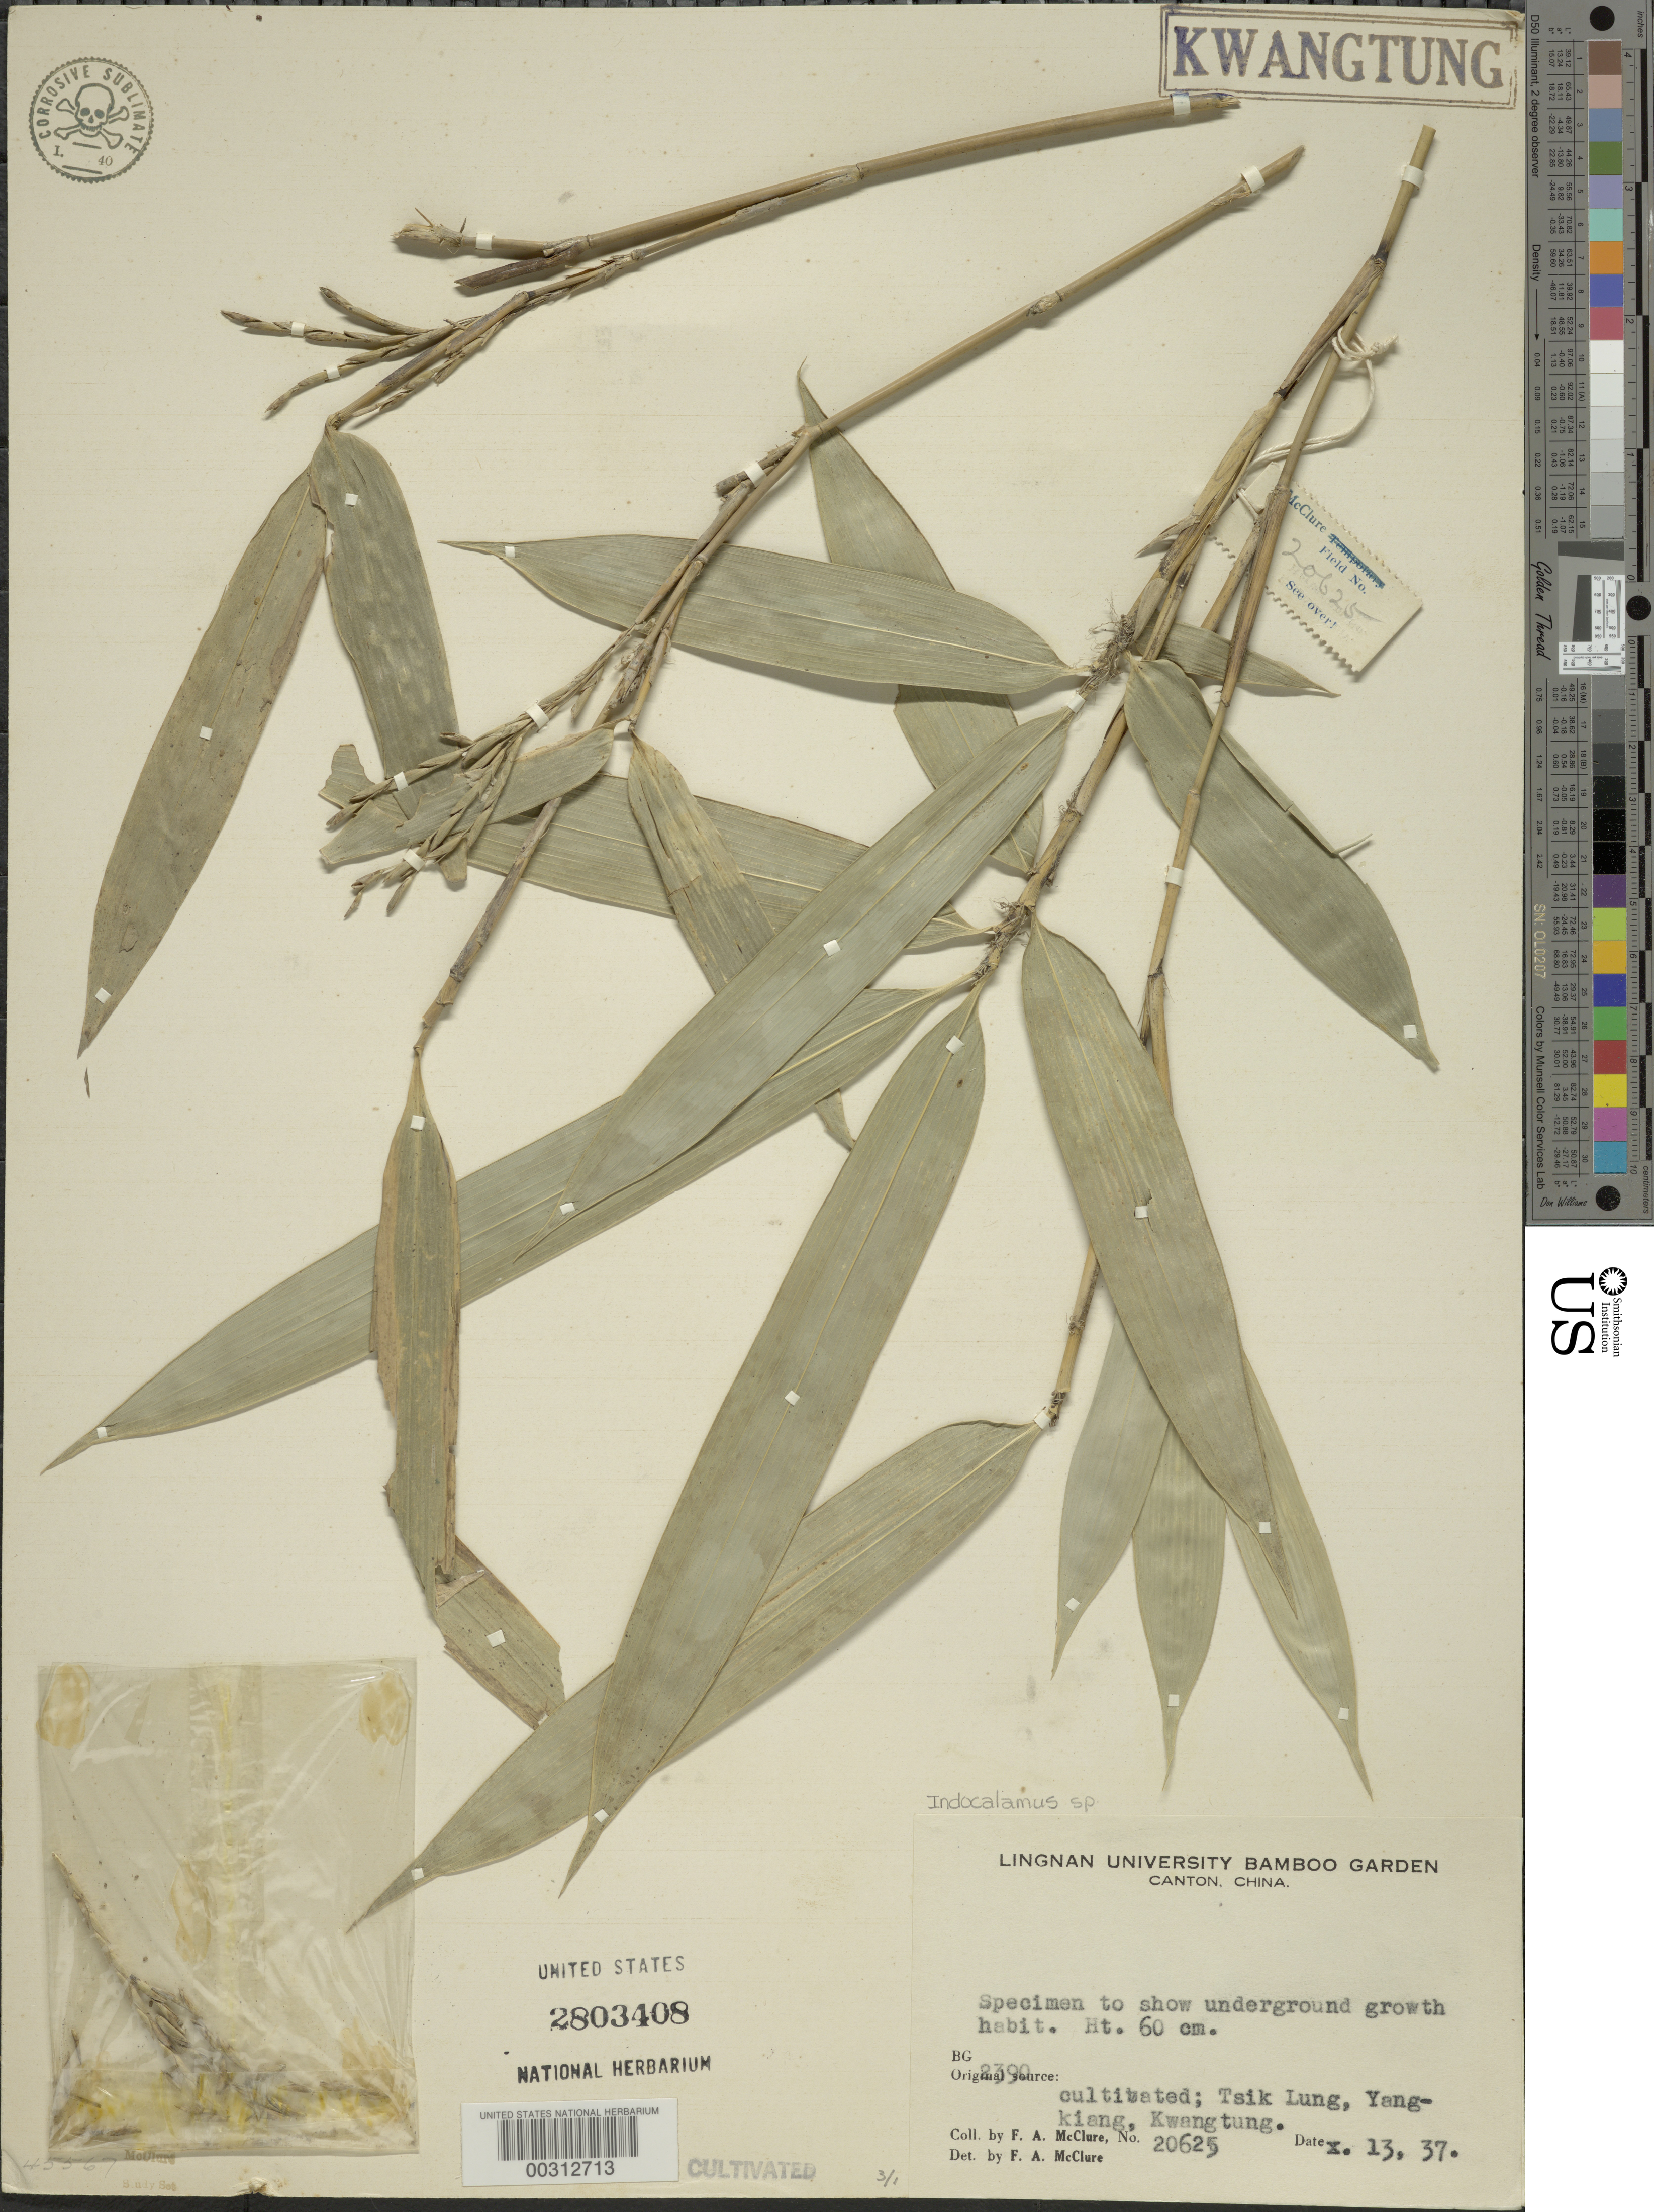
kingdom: Plantae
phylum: Tracheophyta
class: Liliopsida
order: Poales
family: Poaceae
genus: Indocalamus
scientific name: Indocalamus sp.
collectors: F. A. McClure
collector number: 20625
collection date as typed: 13 Oct 1937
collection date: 1937-10-13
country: China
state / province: Guangdong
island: Honam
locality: Lingnan univ. bg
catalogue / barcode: US 2803408